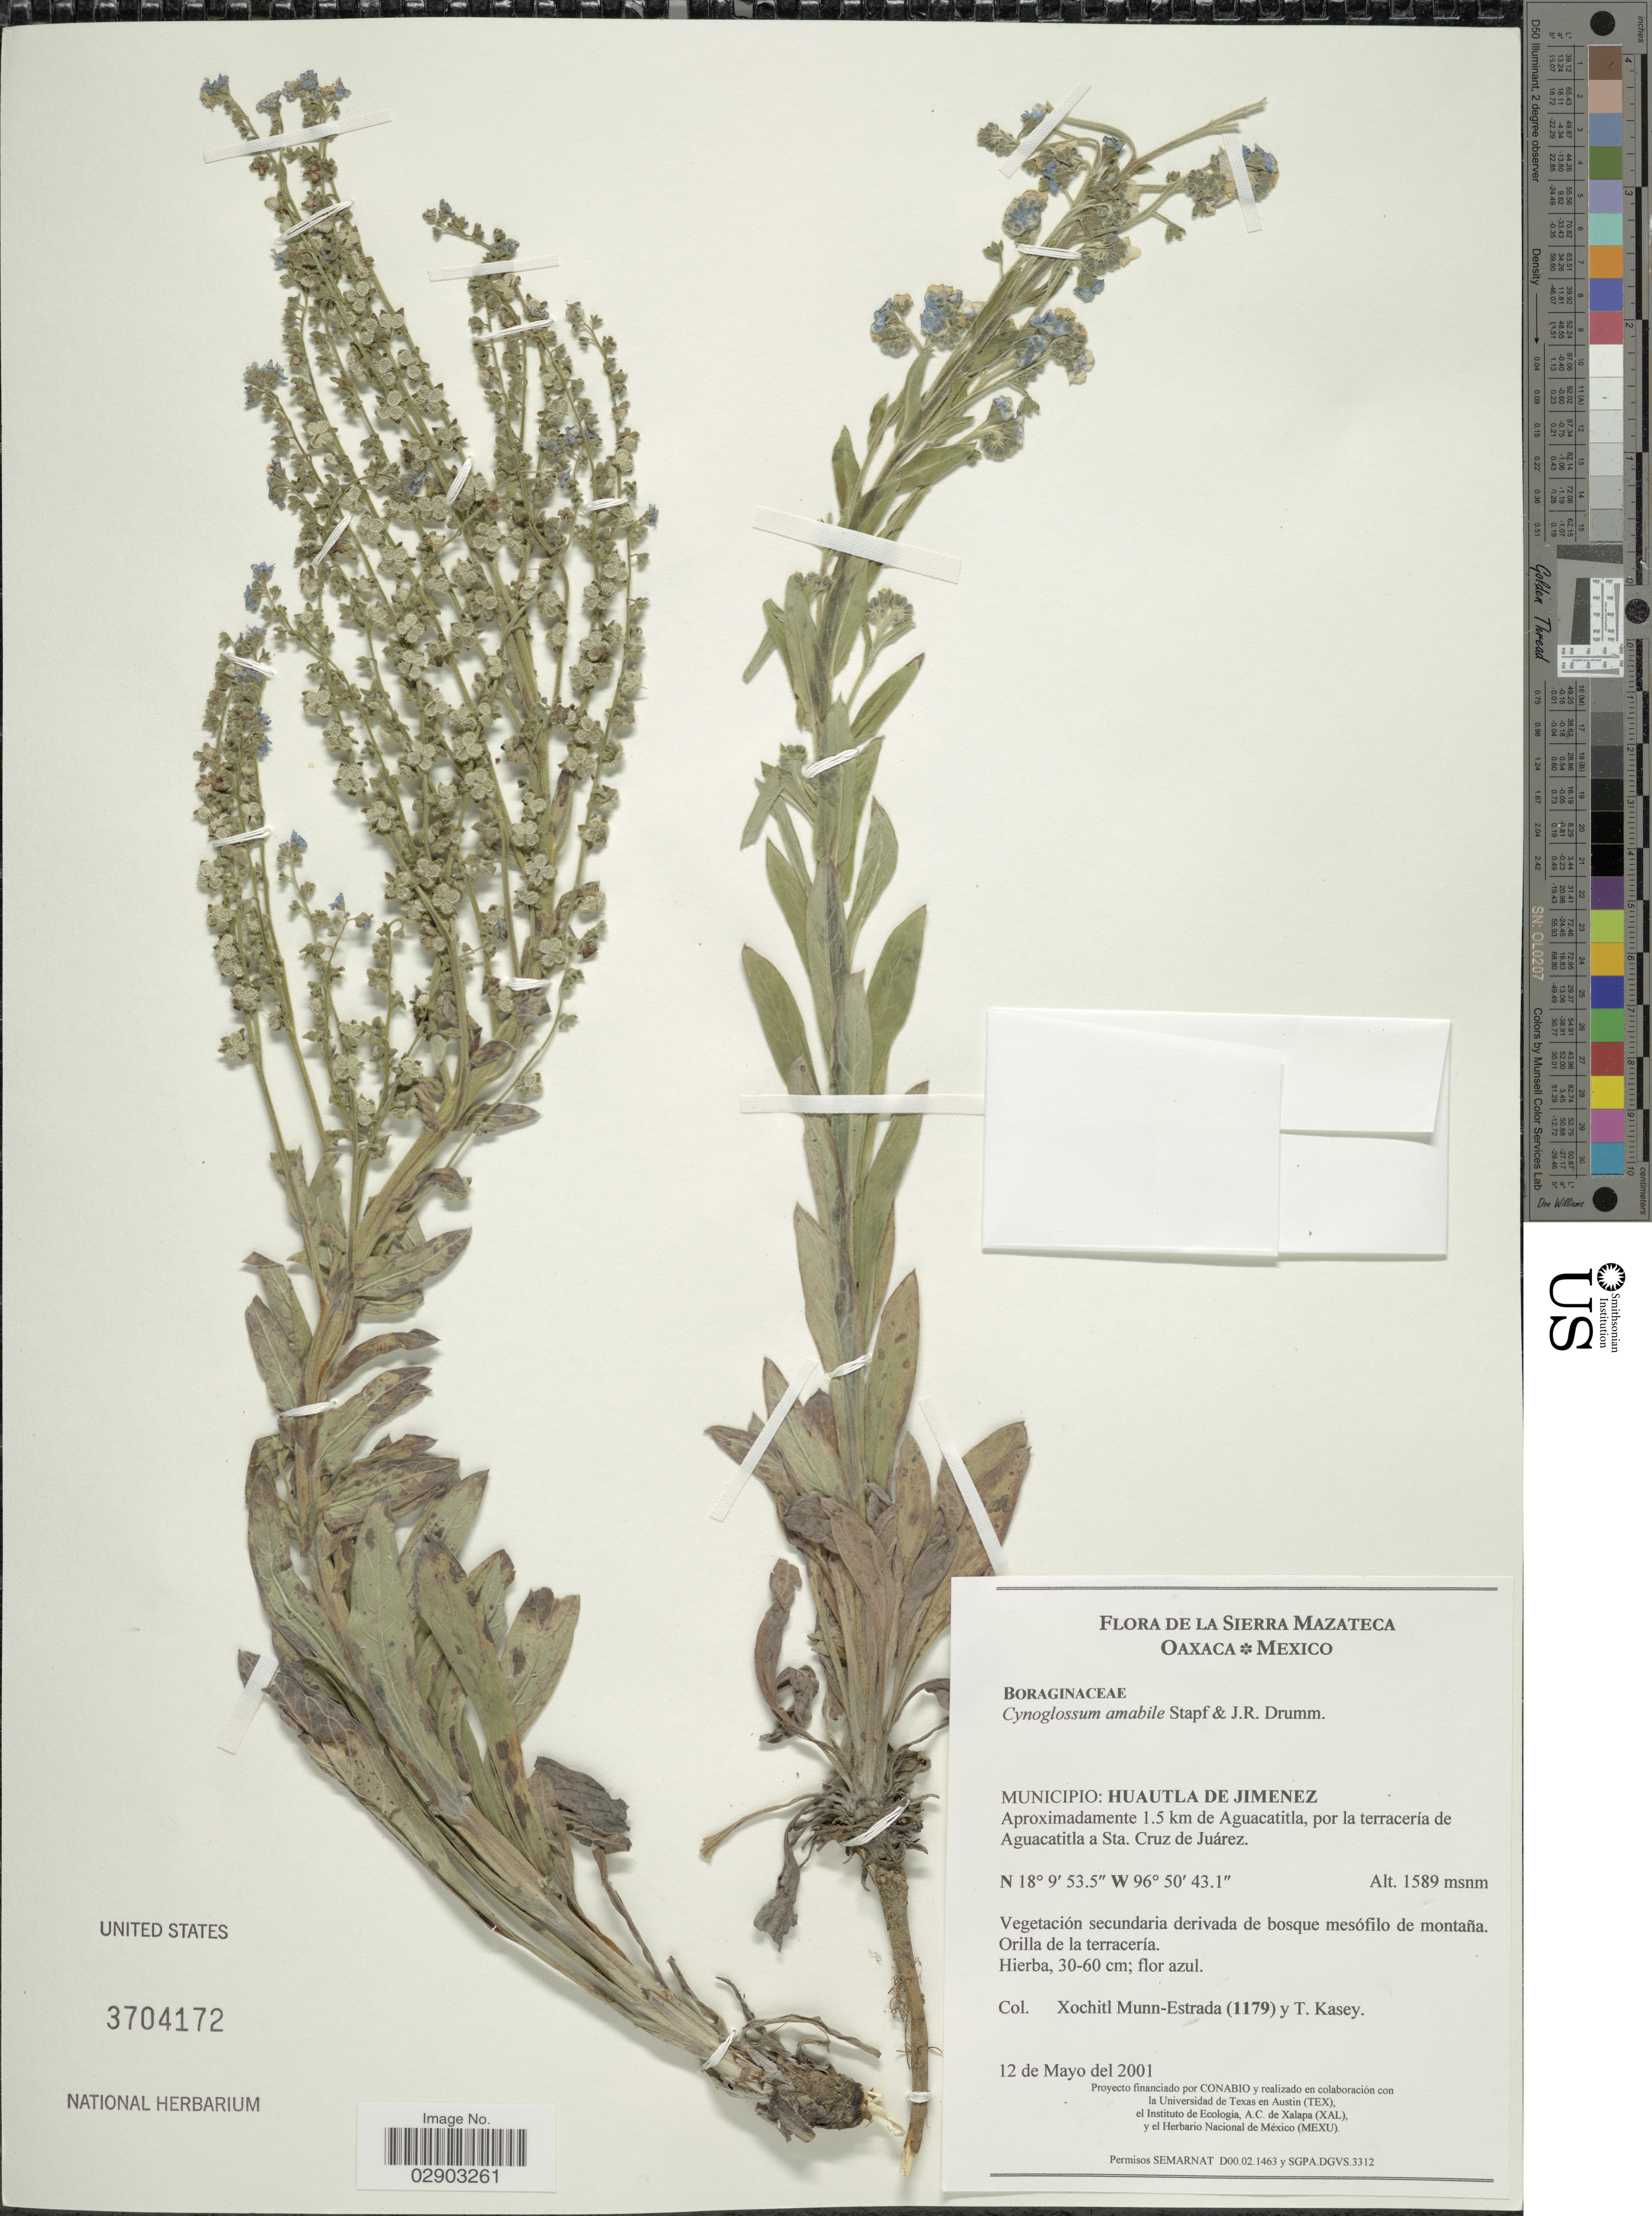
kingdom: Plantae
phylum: Tracheophyta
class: Magnoliopsida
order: Boraginales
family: Boraginaceae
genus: Cynoglossum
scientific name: Cynoglossum amabile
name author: Stapf & J.R. Drumm.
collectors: X. Munn-Estrada & T. Kasey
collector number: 1179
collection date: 2001-05-12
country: Mexico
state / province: Oaxaca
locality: Sierra Mazateca. Municipio: Huautla de Jimenez. Aproximadamente 1.5 km de Aguacatitla, por la terracería de Aguacatitla a Sta. Cruz de Juárez.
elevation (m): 1589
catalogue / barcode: US 3704172